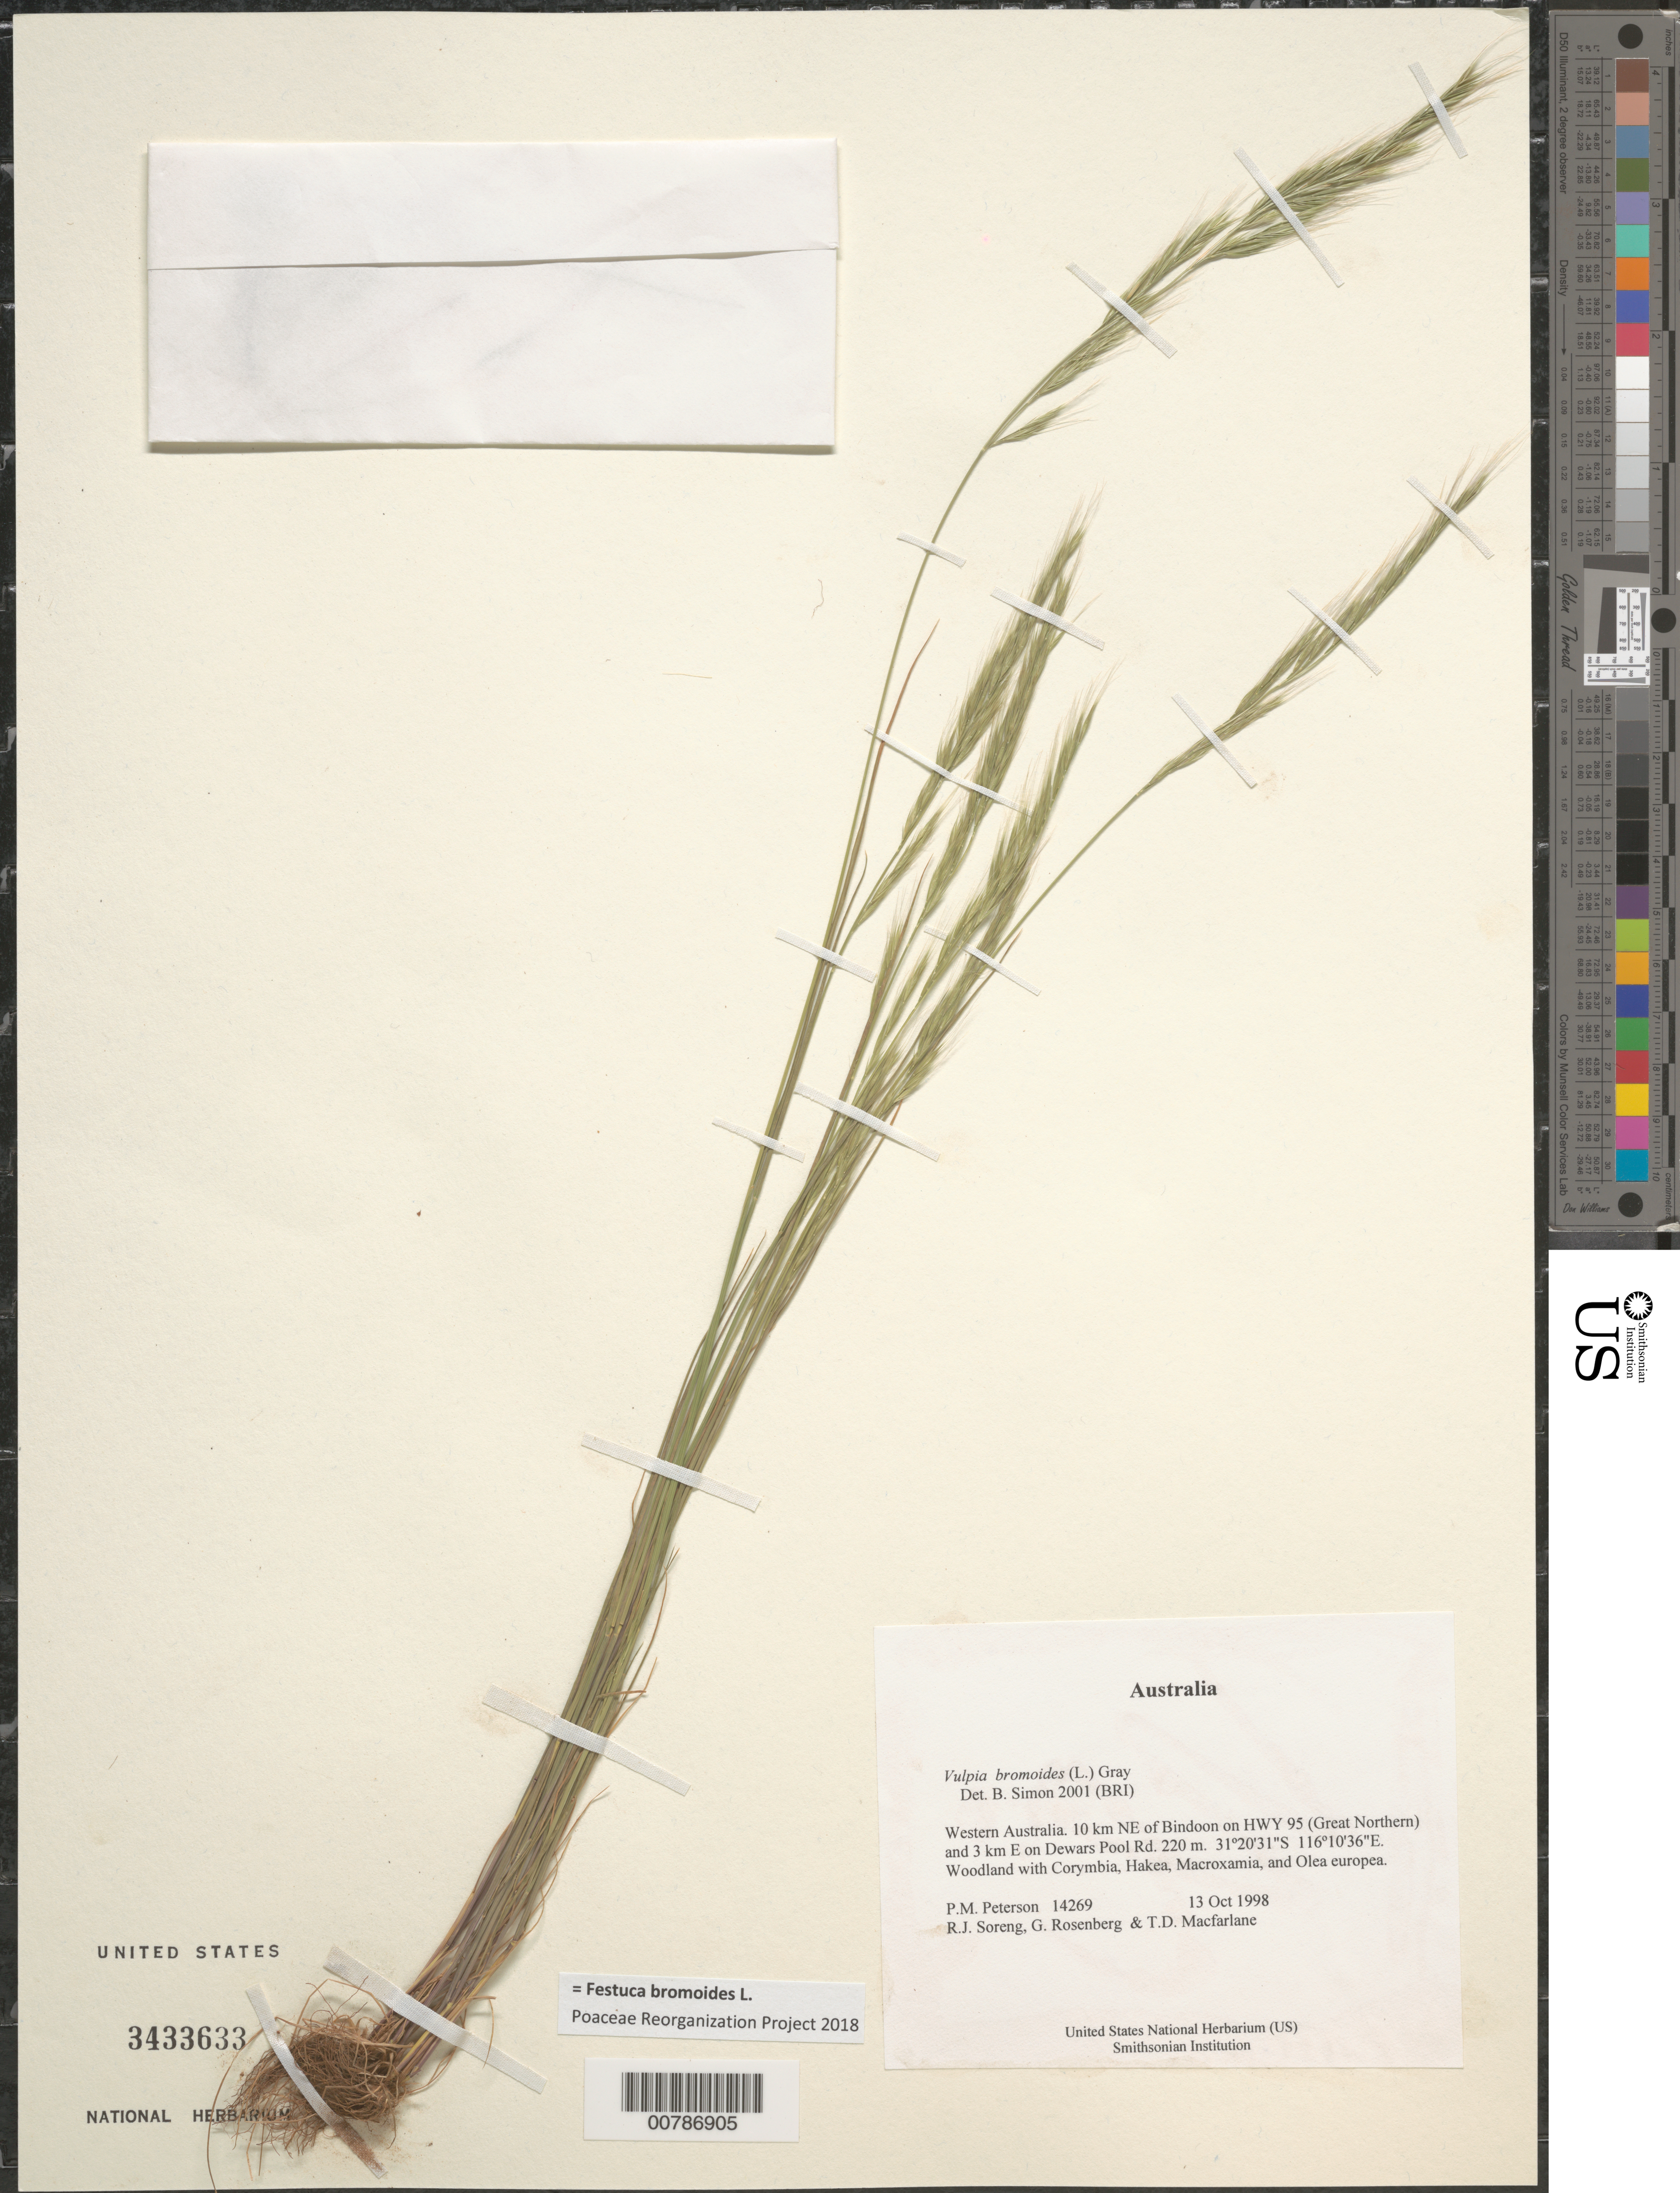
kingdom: Plantae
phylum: Tracheophyta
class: Liliopsida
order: Poales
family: Poaceae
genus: Festuca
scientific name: Festuca bromoides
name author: L.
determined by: Poaceae Reorganization Project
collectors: P. M. Peterson, R. J. Soreng, G. Rosenberg & T. Macfarlane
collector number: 14269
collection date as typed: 13 Oct 1998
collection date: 1998-10-13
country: Australia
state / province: Western Australia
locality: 10 km NE of Bindoon on HWY 95 (Great Northern) and 3 km E on Dewars Pool Rd.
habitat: Woodland with Corymbia, Hakea, Macroxamia, and Olea europea.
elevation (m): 220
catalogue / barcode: US 3433633